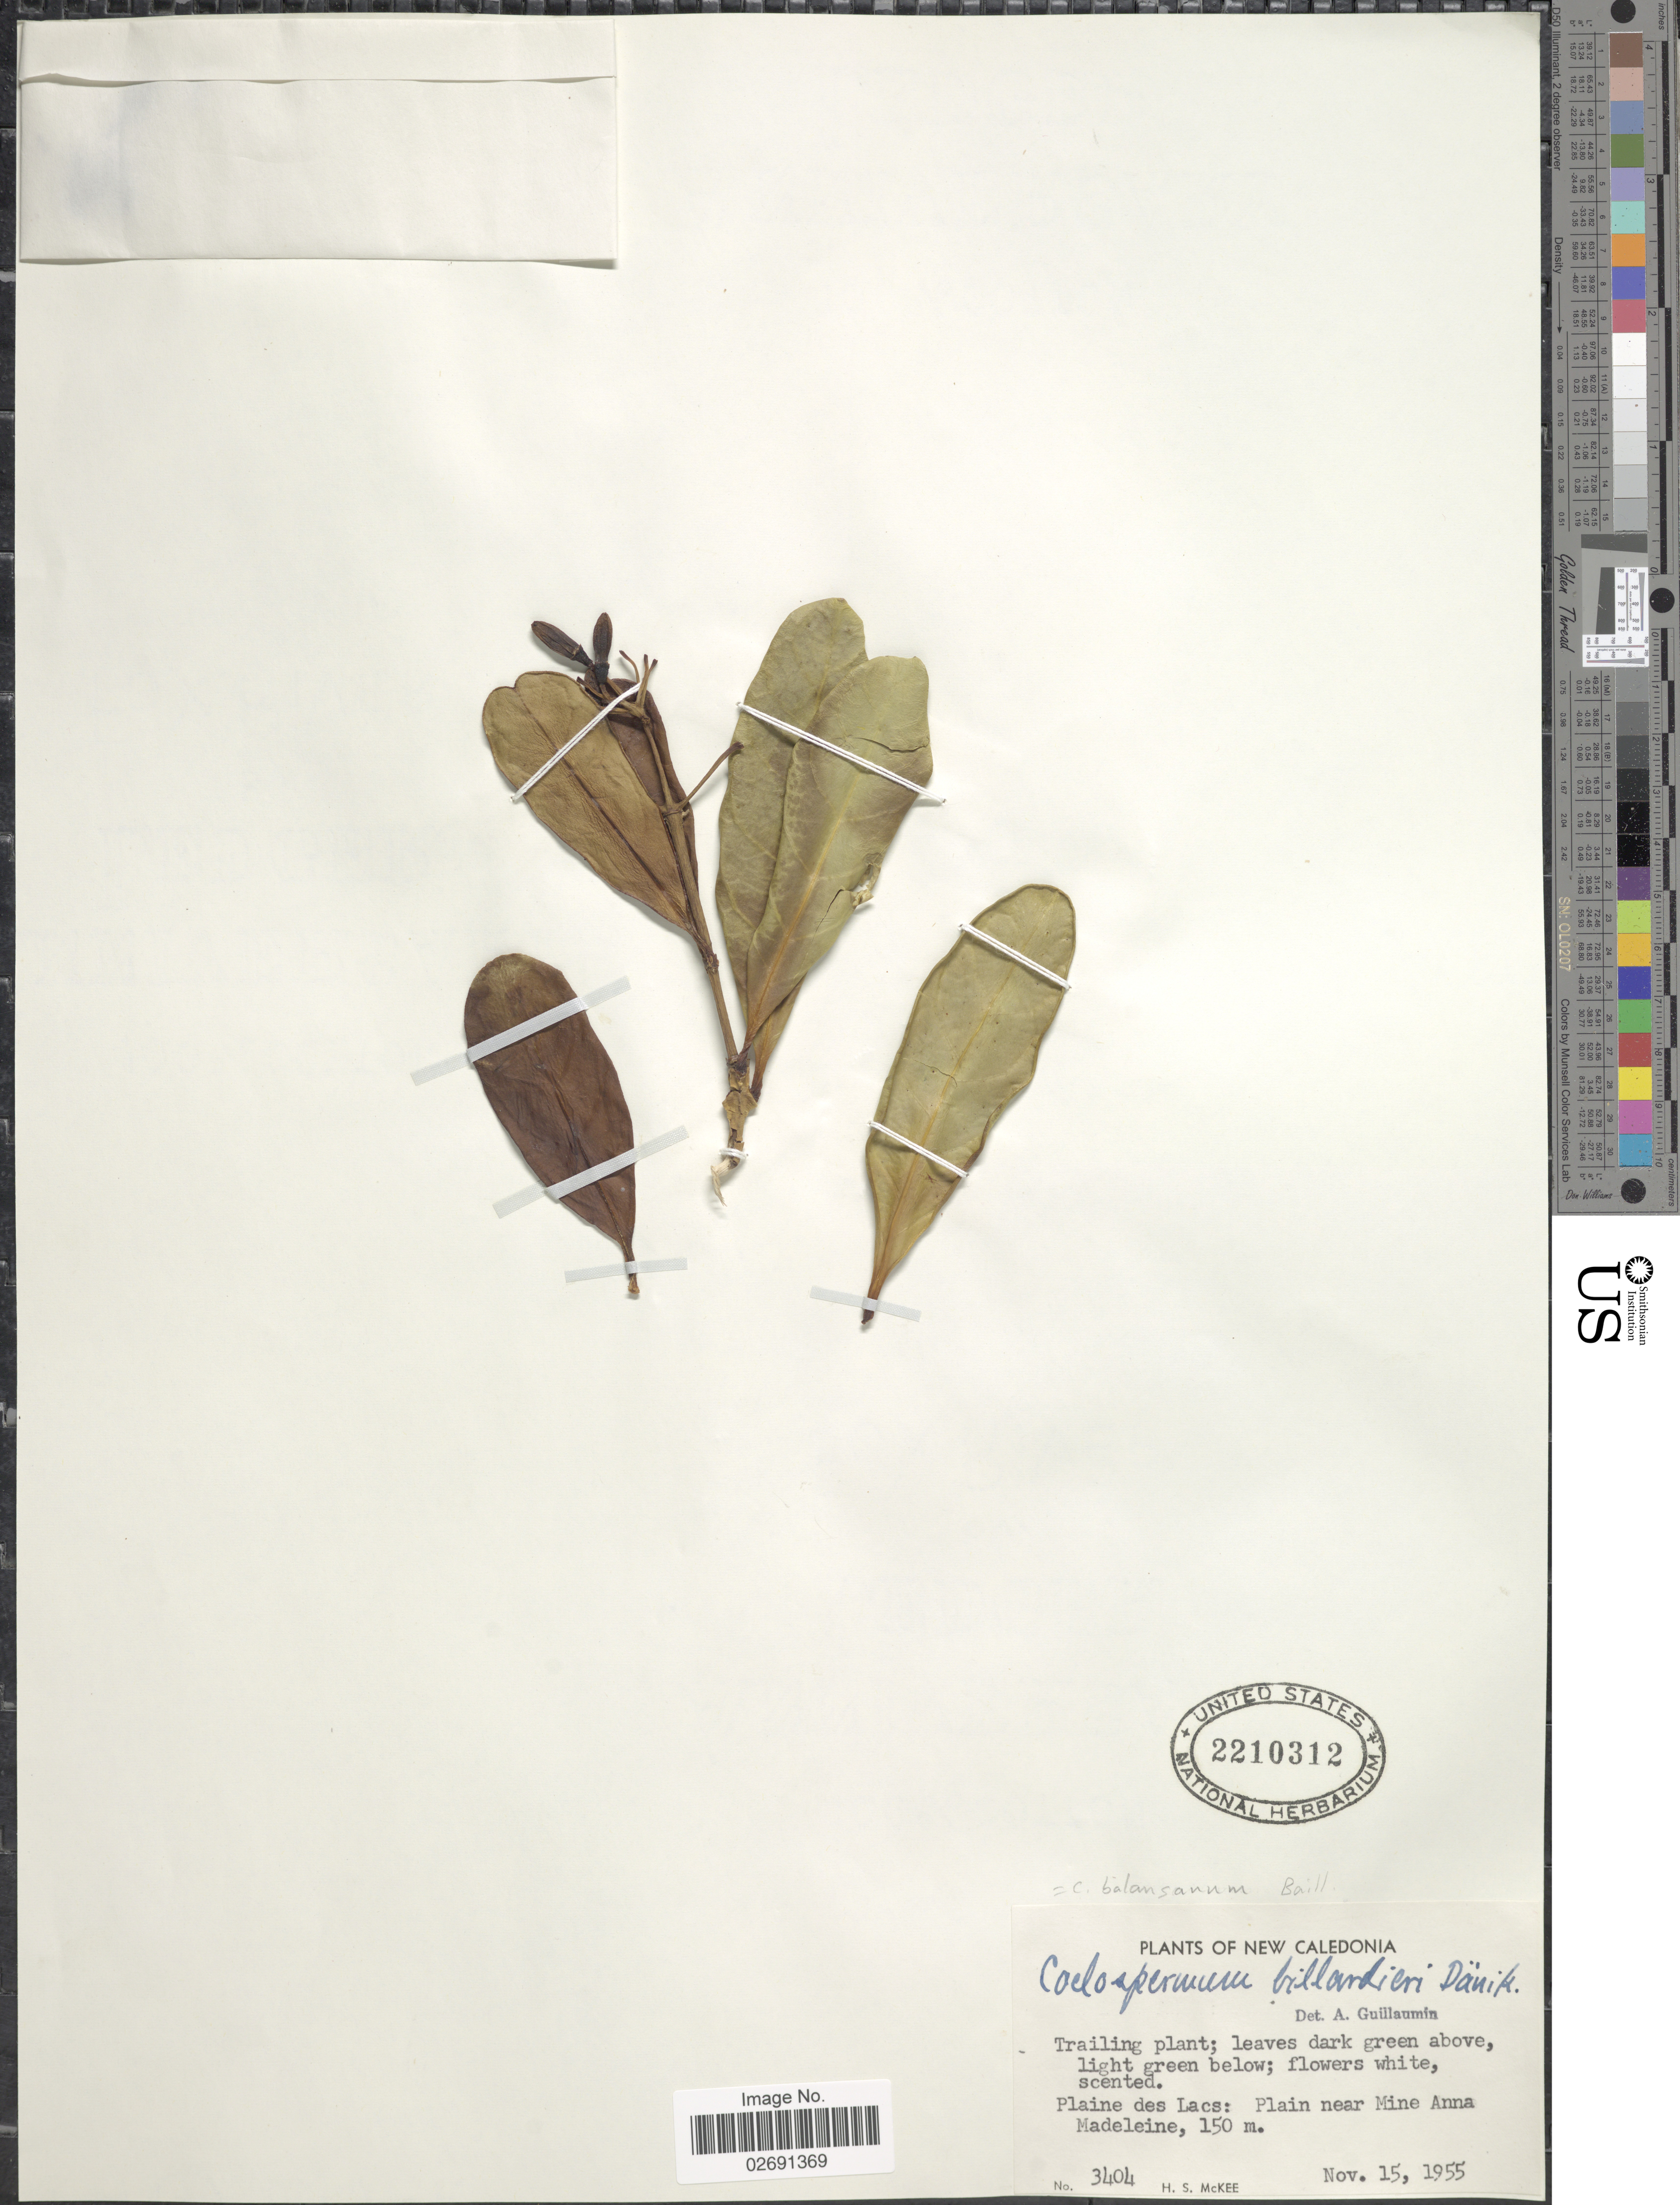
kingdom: Plantae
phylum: Tracheophyta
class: Magnoliopsida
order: Gentianales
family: Rubiaceae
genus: Coelospermum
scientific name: Coelospermum balansanum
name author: Baill.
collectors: H. S. McKee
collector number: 3404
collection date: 1955-11-15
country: New Caledonia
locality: Plaine des Lacs: Plain near Mine Anna Madeleine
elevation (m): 150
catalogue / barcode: US 2210312